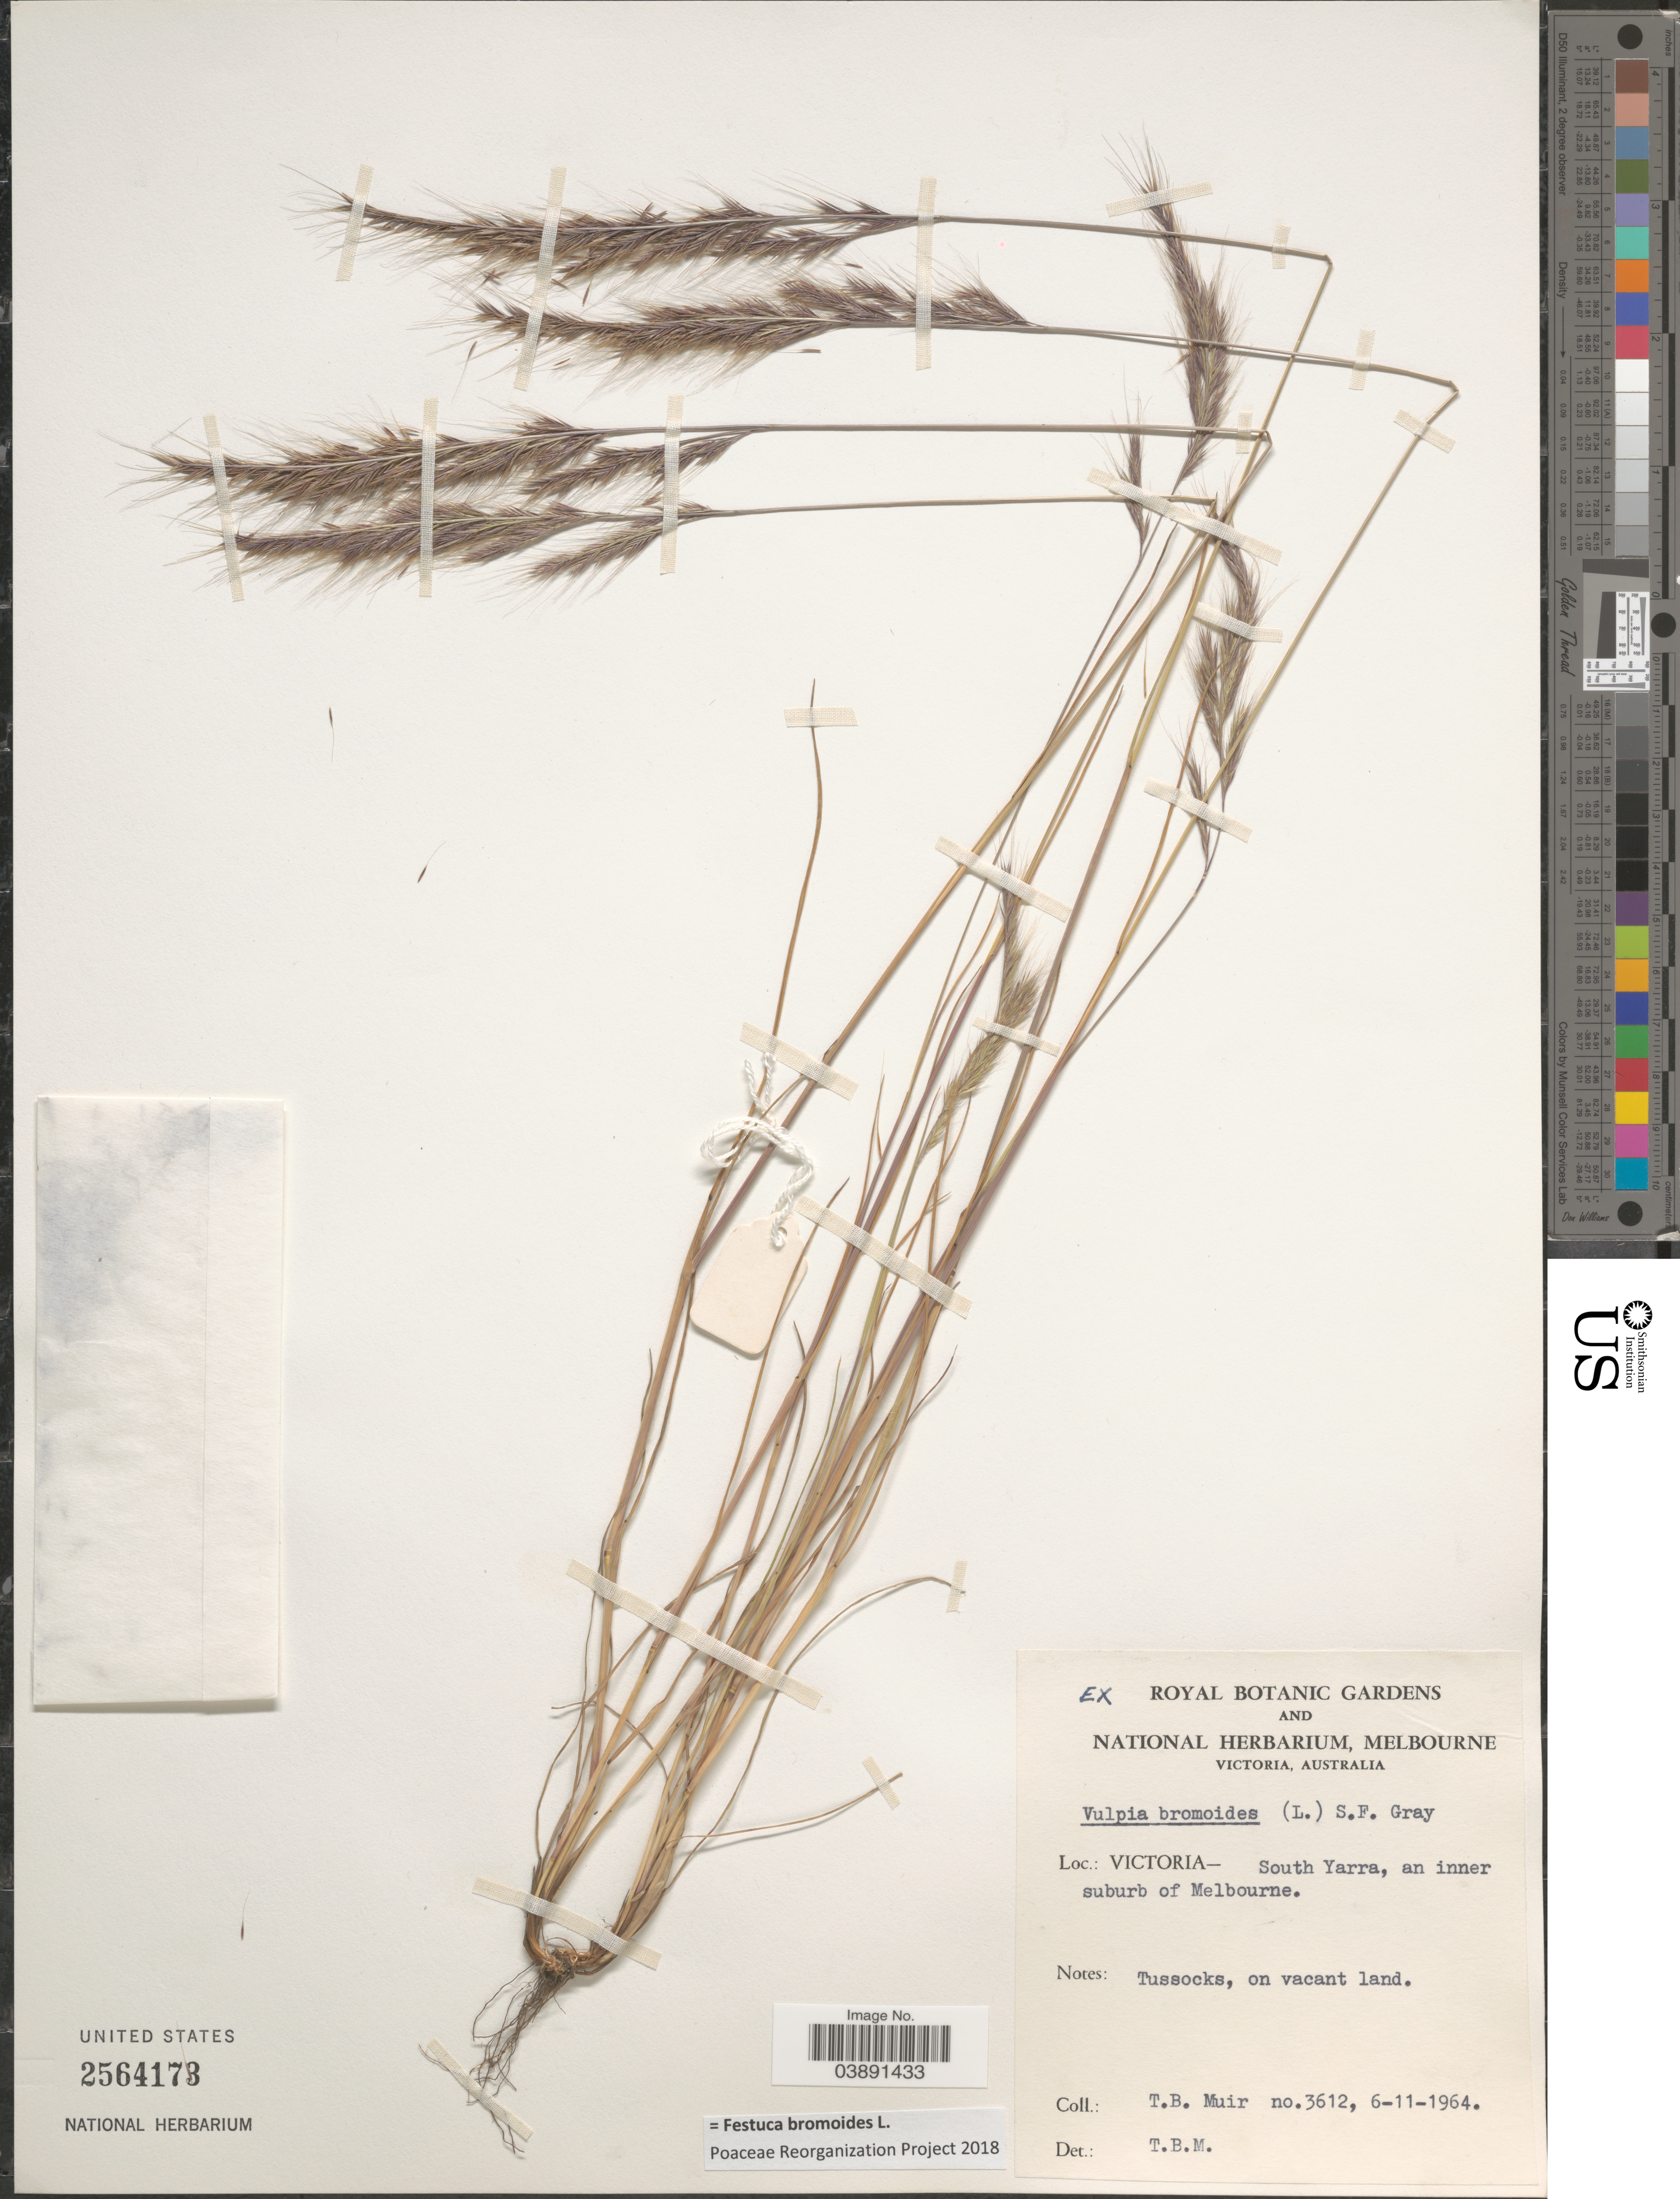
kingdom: Plantae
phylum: Tracheophyta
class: Liliopsida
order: Poales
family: Poaceae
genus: Festuca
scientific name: Festuca bromoides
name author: L.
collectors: T. Muir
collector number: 3612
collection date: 1964-11-06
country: Australia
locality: Victoria - South Yarra, an inner suburb of Melbourne.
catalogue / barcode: US 2564173